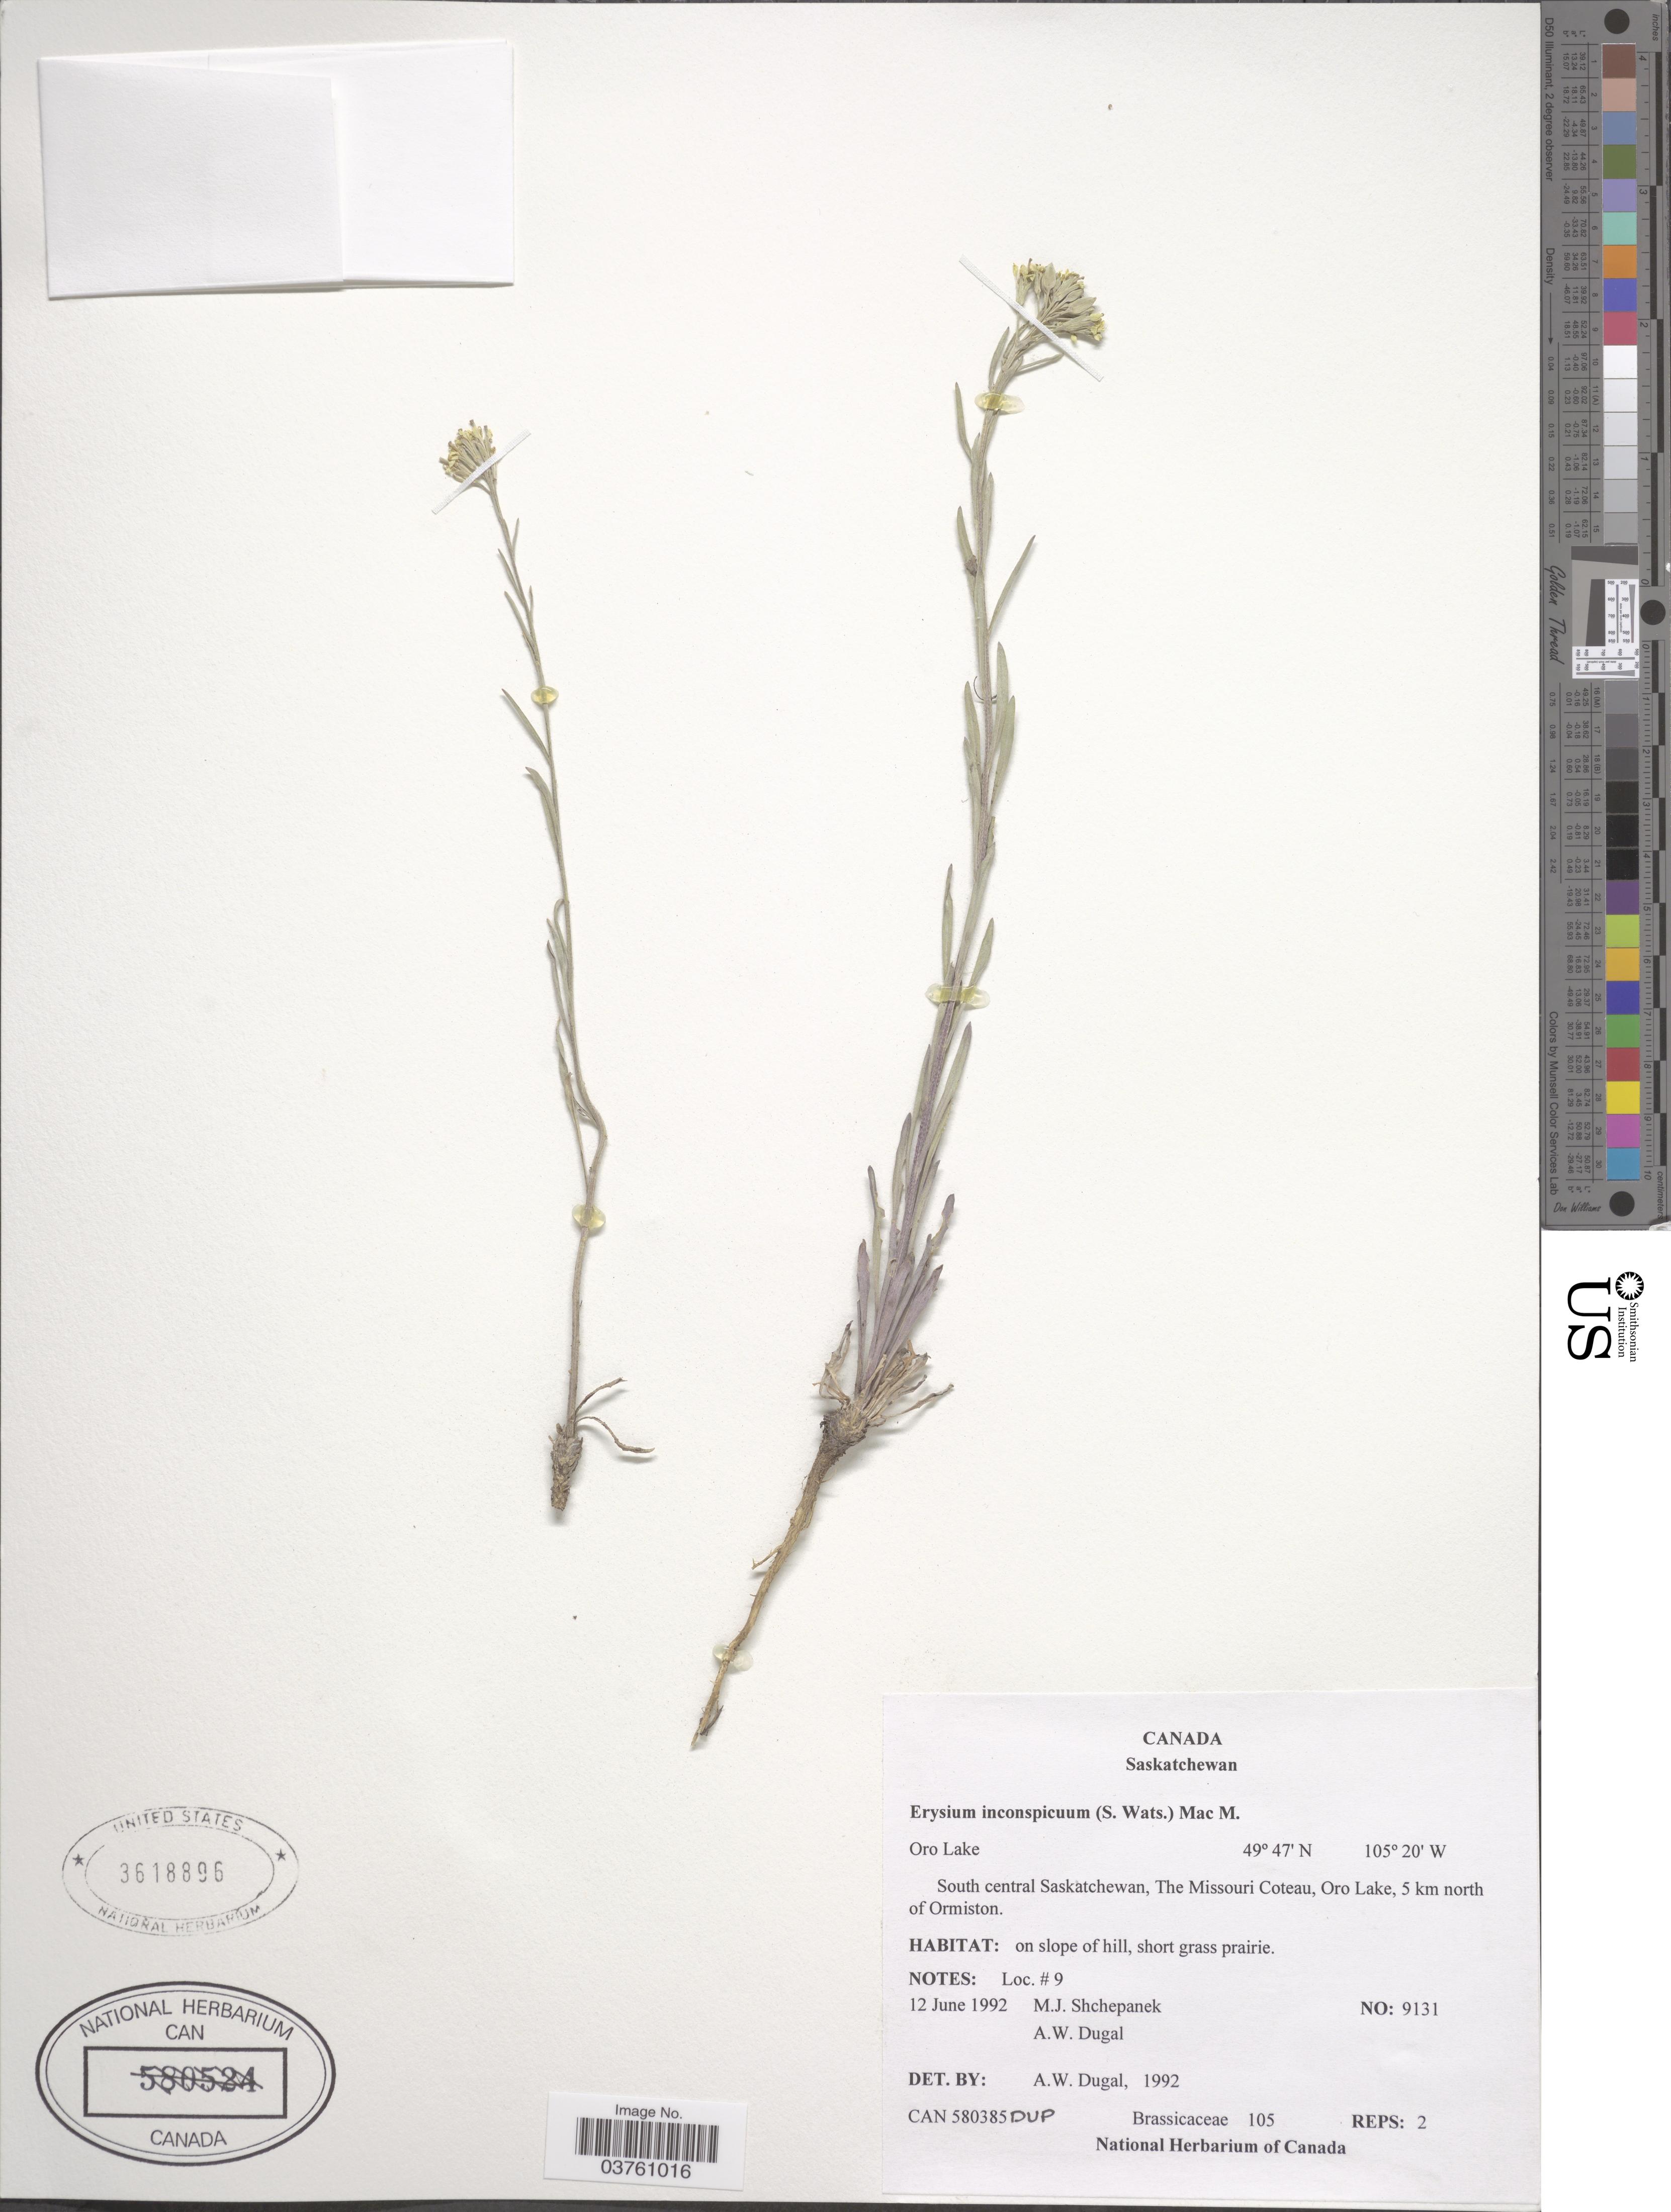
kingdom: Plantae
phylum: Tracheophyta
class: Magnoliopsida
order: Brassicales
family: Brassicaceae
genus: Erysimum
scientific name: Erysimum inconspicuum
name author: (S. Watson) MacMill.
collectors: M. Shchepanek & A. Dugal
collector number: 9131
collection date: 1992-06-12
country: Canada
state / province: Saskatchewan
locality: Oro Lake. South central Saskatchewan, The Missouri Coteau, Oro Lake, 5 km north of Ormiston.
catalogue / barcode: US 3618896